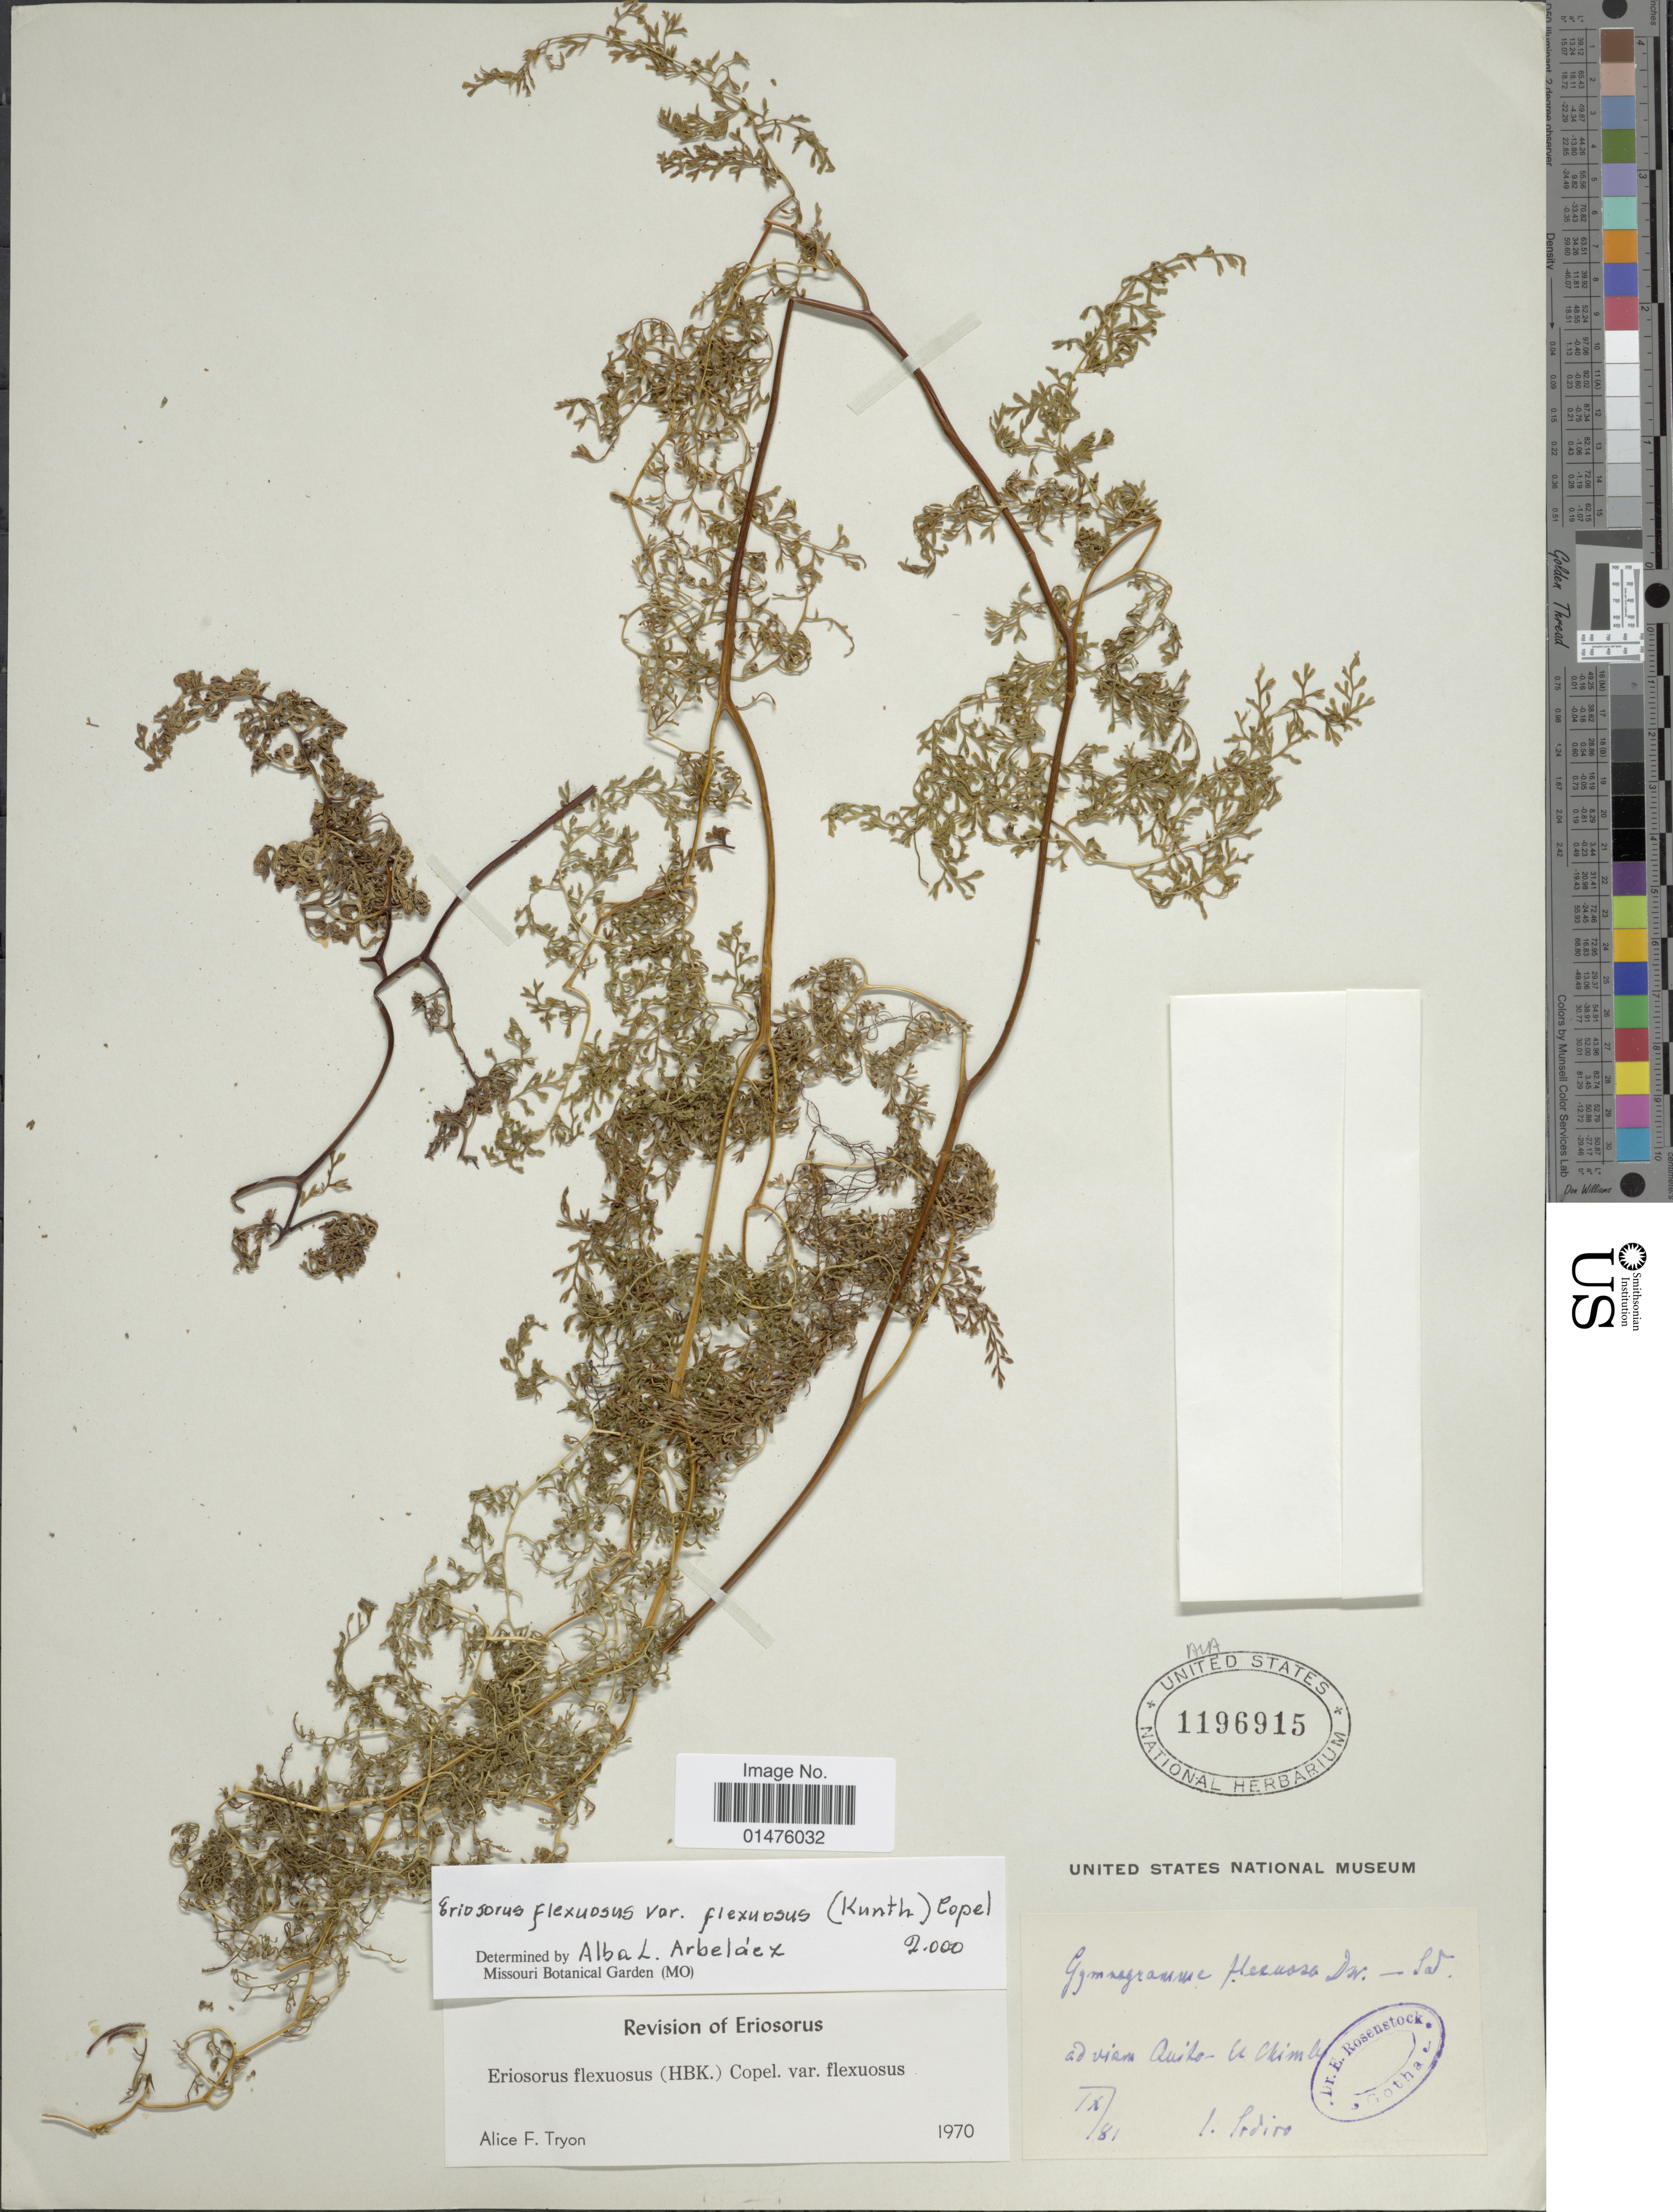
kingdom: Plantae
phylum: Tracheophyta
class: Polypodiopsida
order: Polypodiales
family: Pteridaceae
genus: Jamesonia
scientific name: Jamesonia flexuosa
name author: (Humb. & Bonpl.) Christenh.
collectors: Sodiro, --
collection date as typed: Transcribed d/m/y: /9/81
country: Ecuador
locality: Ad viam Quito - El Chimbo.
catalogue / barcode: US 1196915